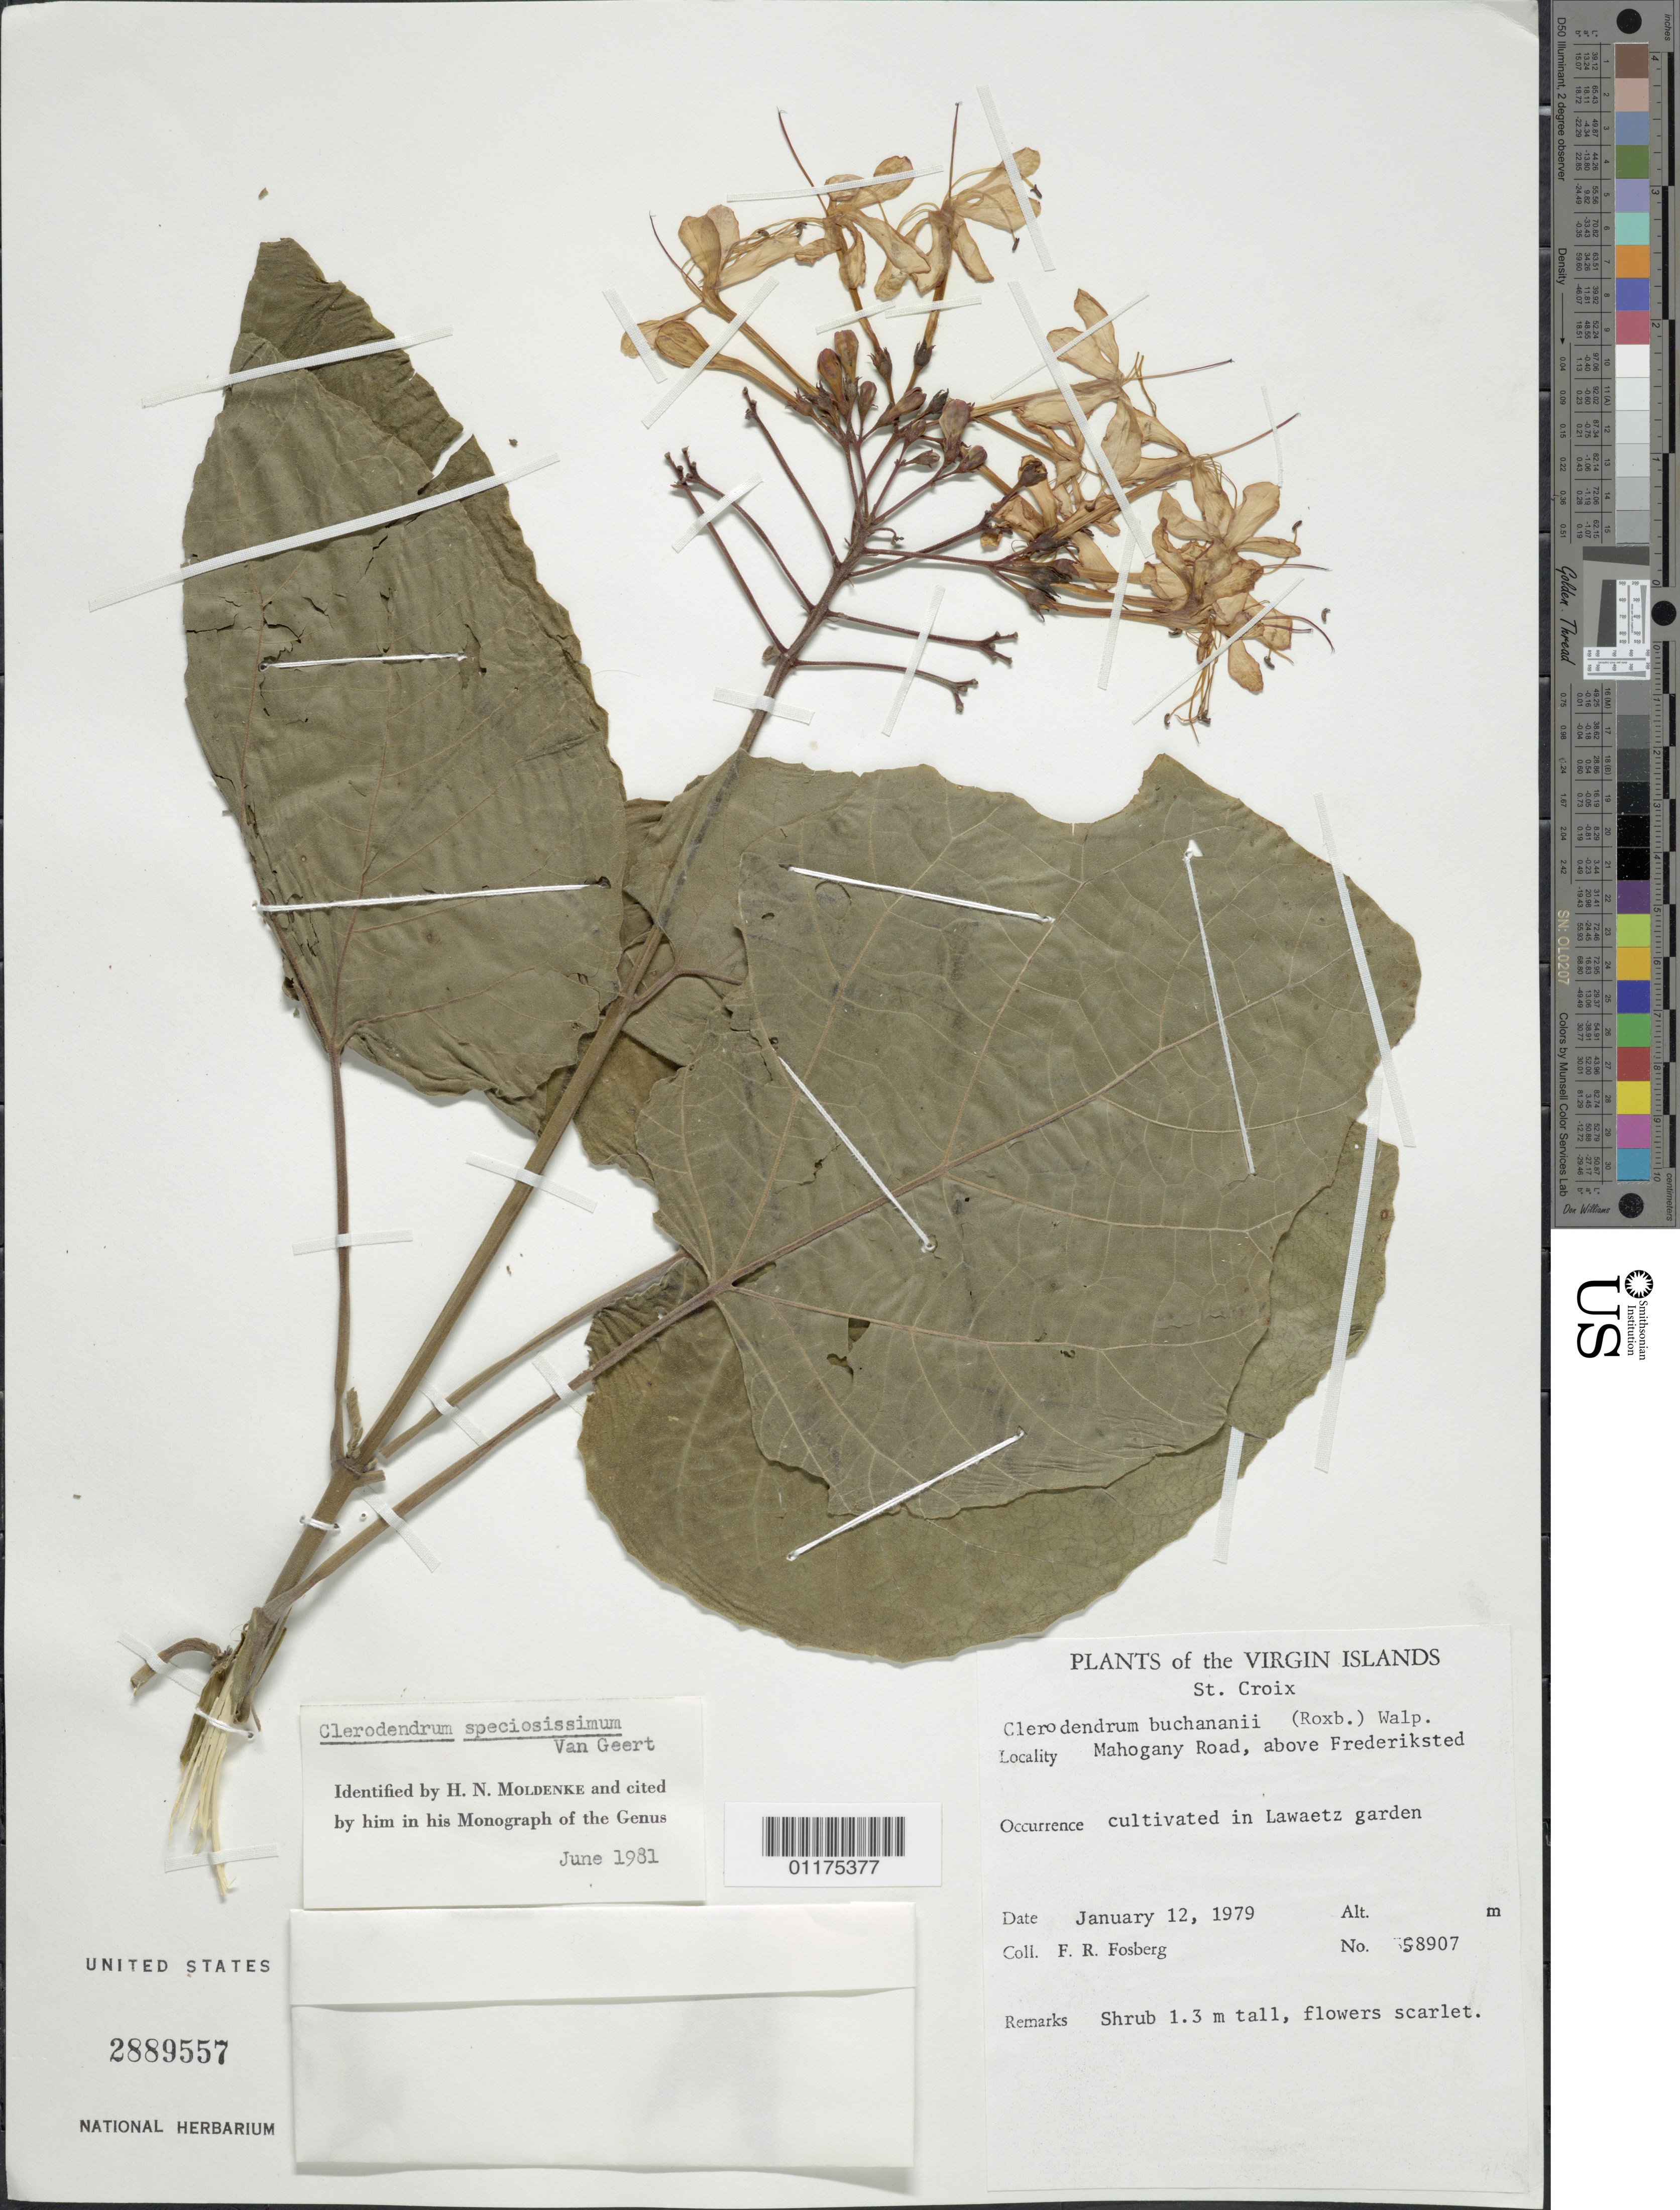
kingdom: Plantae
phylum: Tracheophyta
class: Magnoliopsida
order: Lamiales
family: Lamiaceae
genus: Clerodendrum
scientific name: Clerodendrum speciosissimum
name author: Drapiez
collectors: F. R. Fosberg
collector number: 58907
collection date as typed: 12 Jan 1979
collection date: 1979-01-12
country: U.S. Virgin Islands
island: St. Croix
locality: Mahogany Road, above Frederiksted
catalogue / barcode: US 2889557